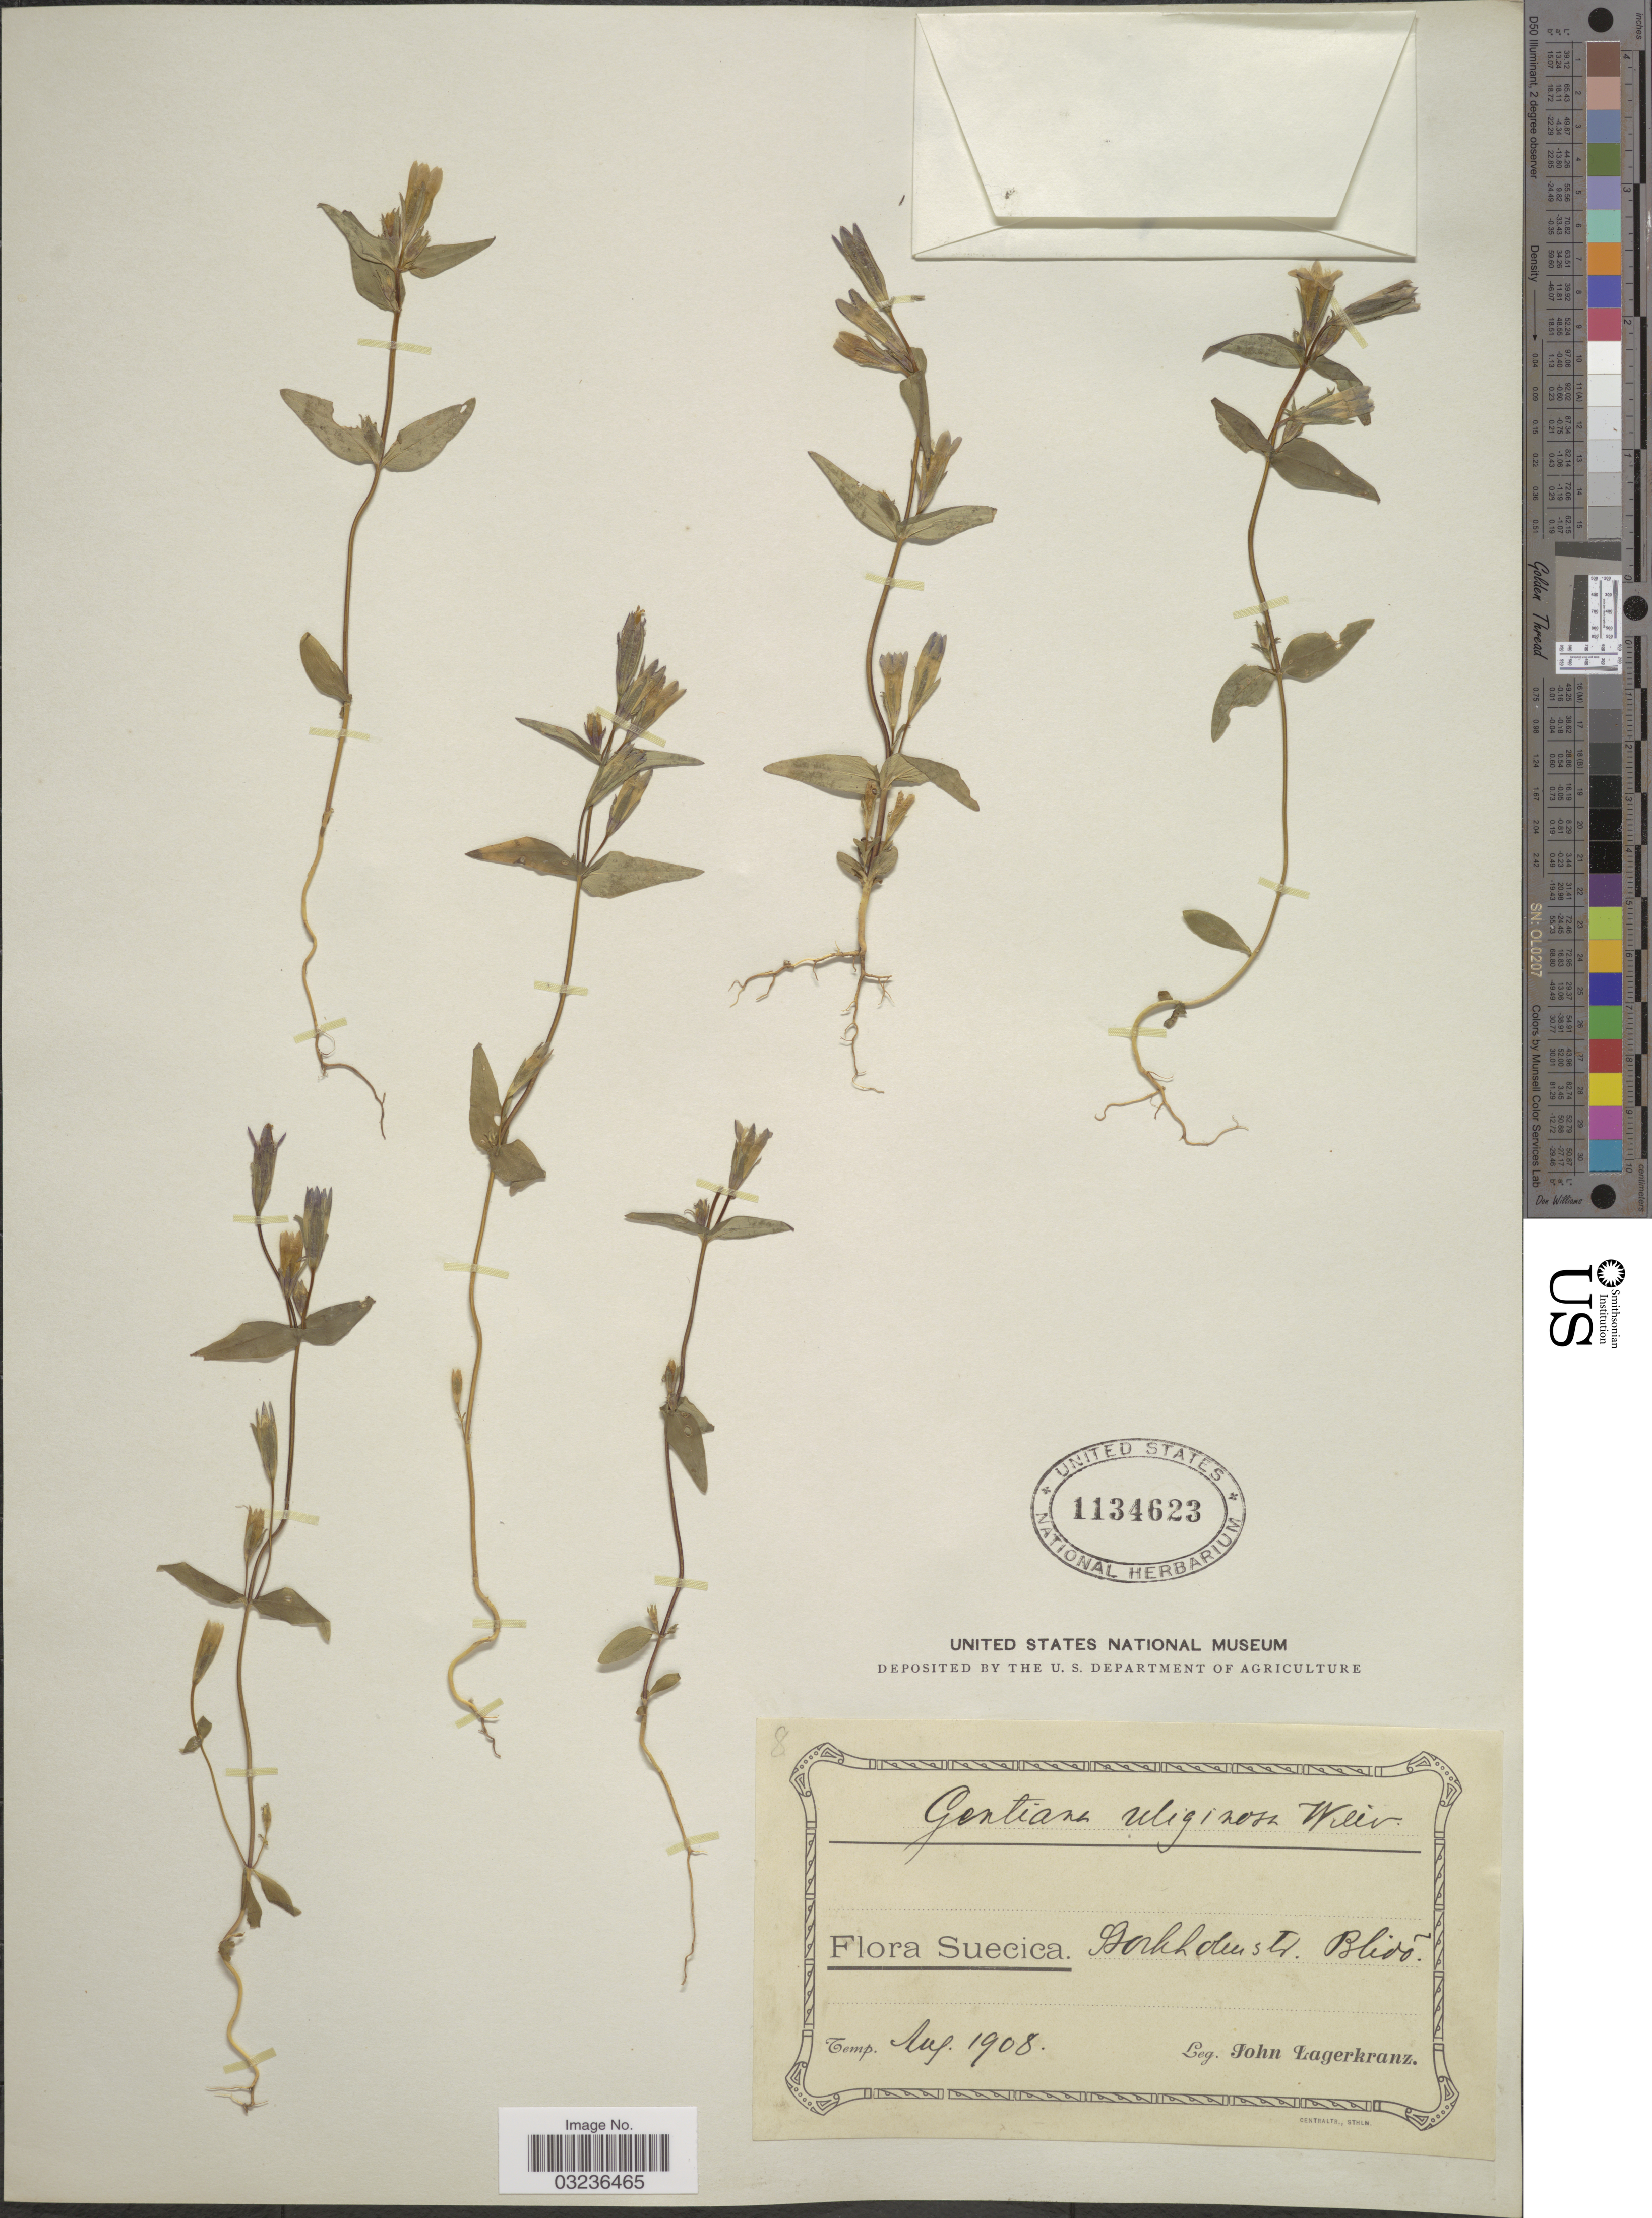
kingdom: Plantae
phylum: Tracheophyta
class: Magnoliopsida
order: Gentianales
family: Gentianaceae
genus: Gentiana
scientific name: Gentiana uliginosa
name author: Willd.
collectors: J. Lagerkranz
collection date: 1908-08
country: Sweden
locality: Borkhdeustr. Blidõ.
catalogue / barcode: US 1134623